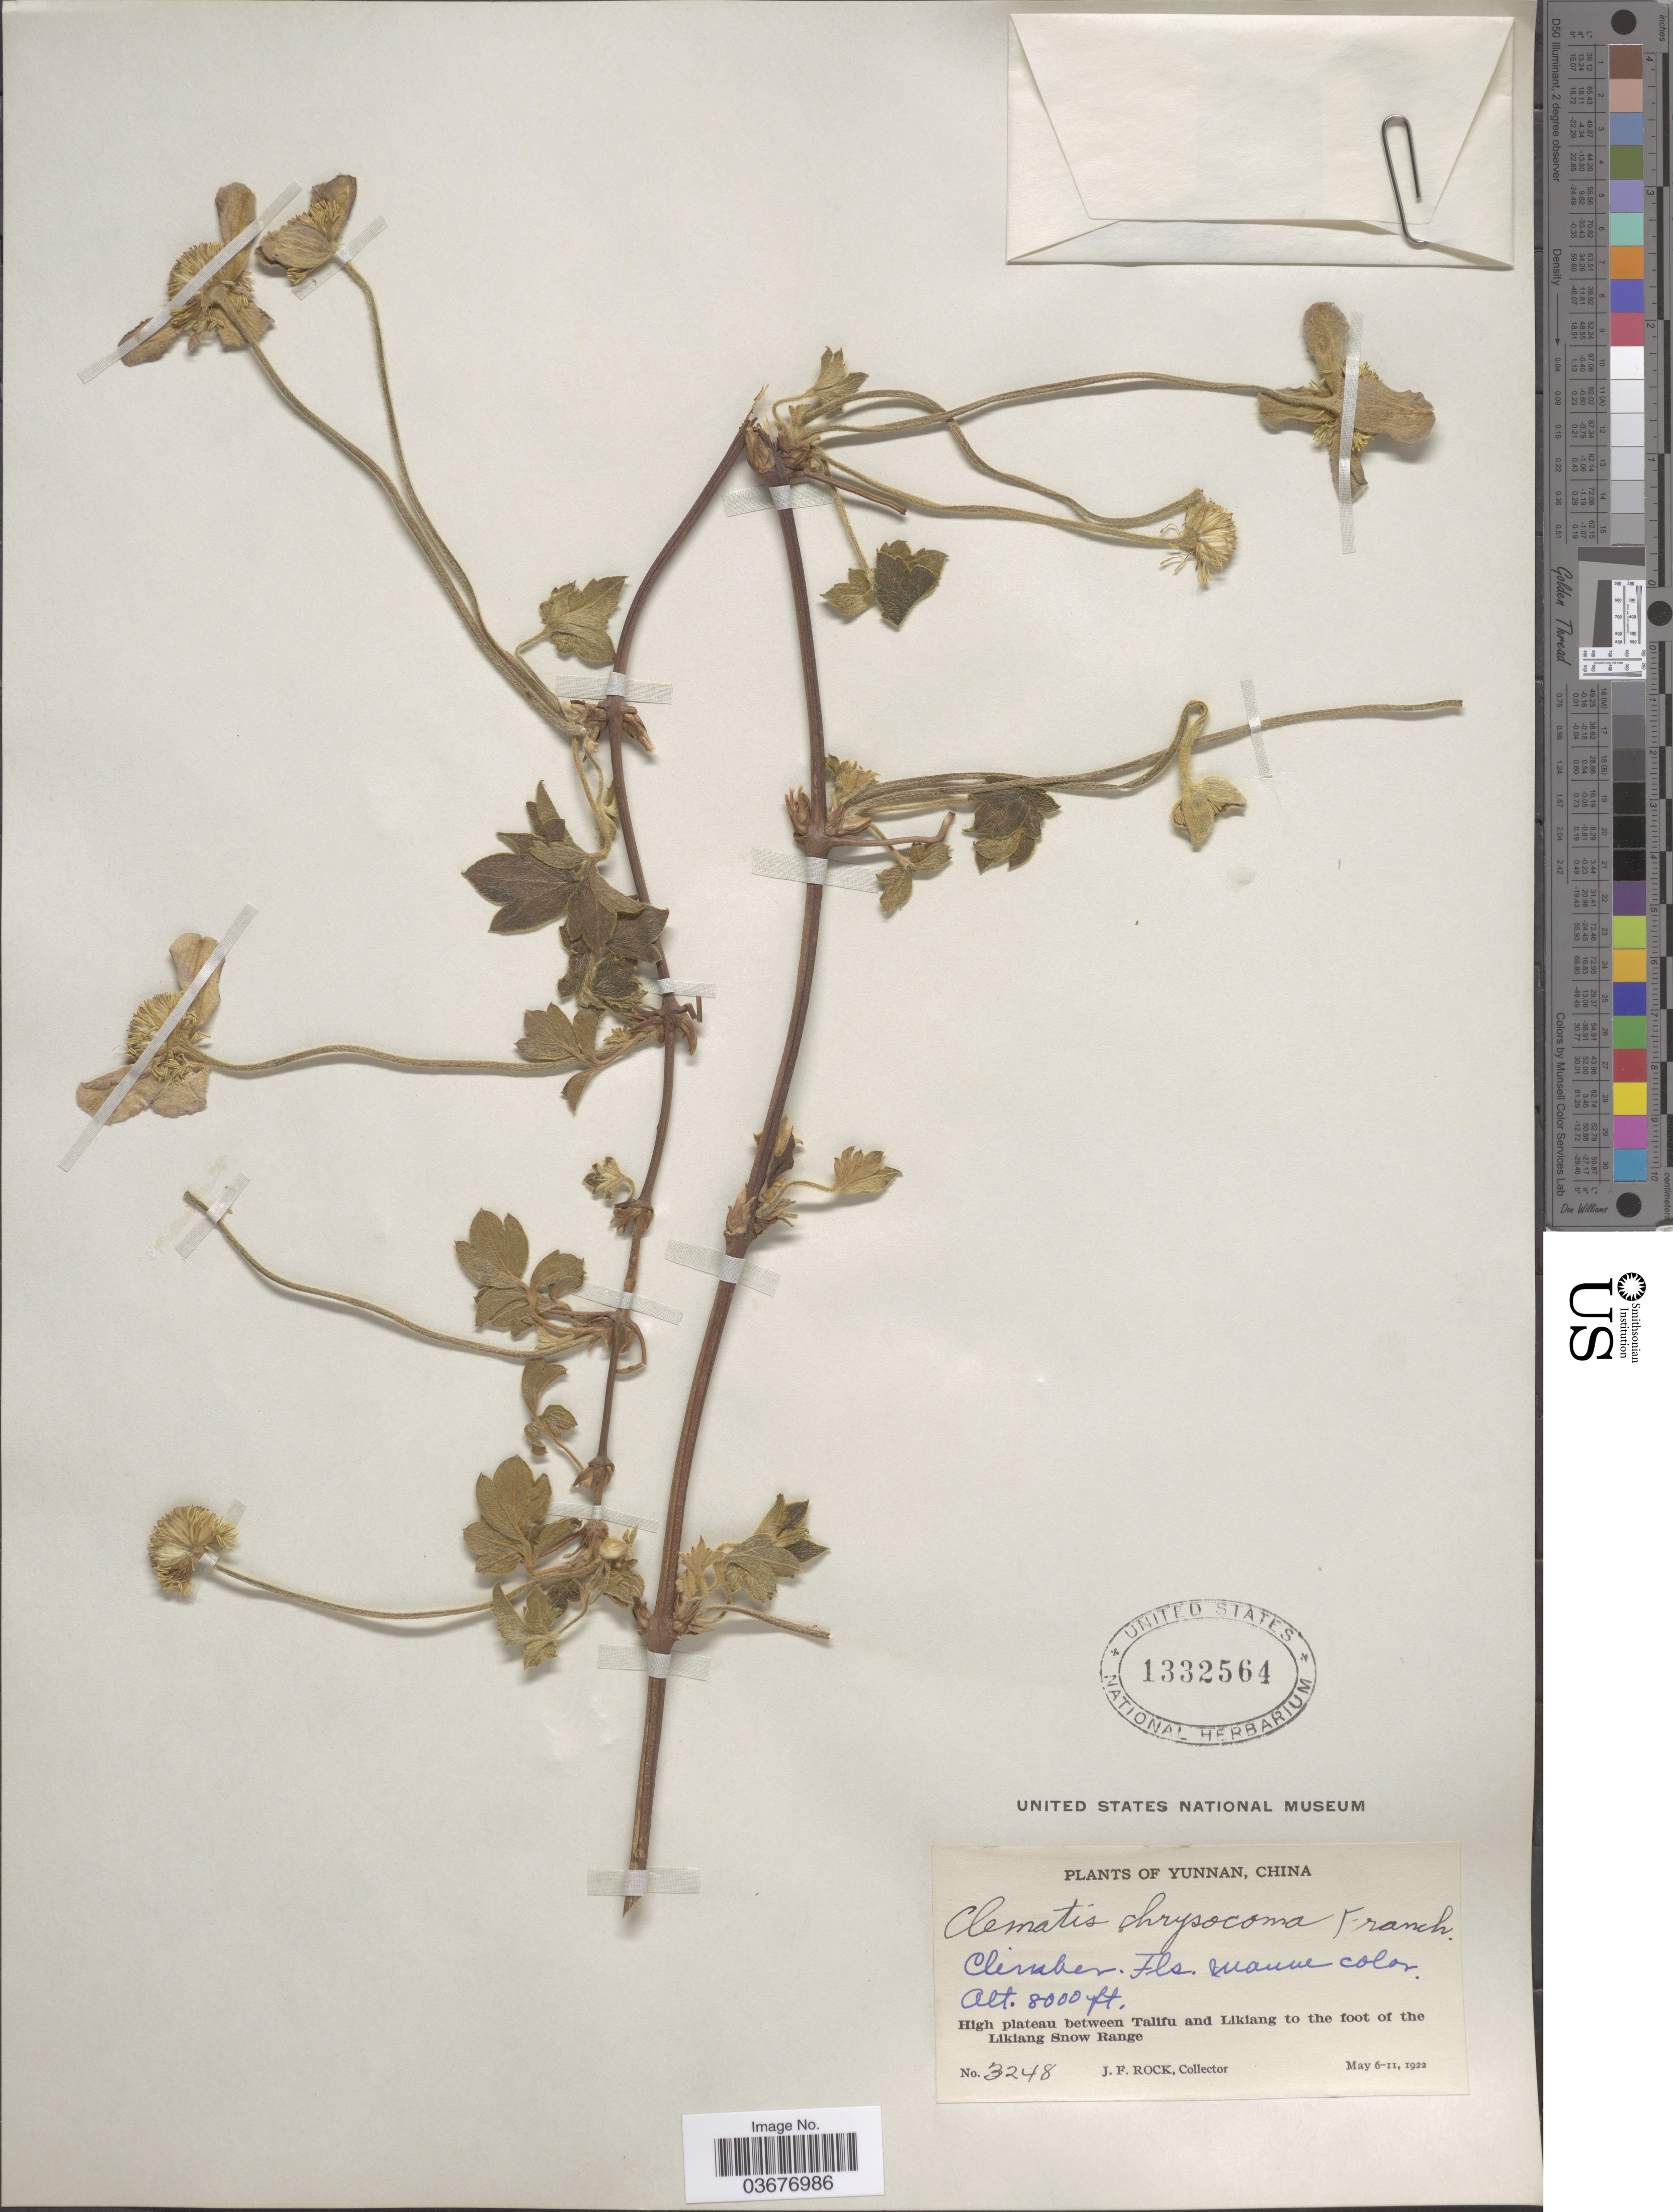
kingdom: Plantae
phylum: Tracheophyta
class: Magnoliopsida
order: Ranunculales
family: Ranunculaceae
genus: Clematis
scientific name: Clematis chrysocoma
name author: Franch.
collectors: J. Rock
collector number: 3248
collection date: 1922-05-06/1922-05-11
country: China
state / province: Yunnan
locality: High plateau between Talifu and Likiang to the foot of the Likiang Snow Range.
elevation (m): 2438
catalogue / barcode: US 1332564